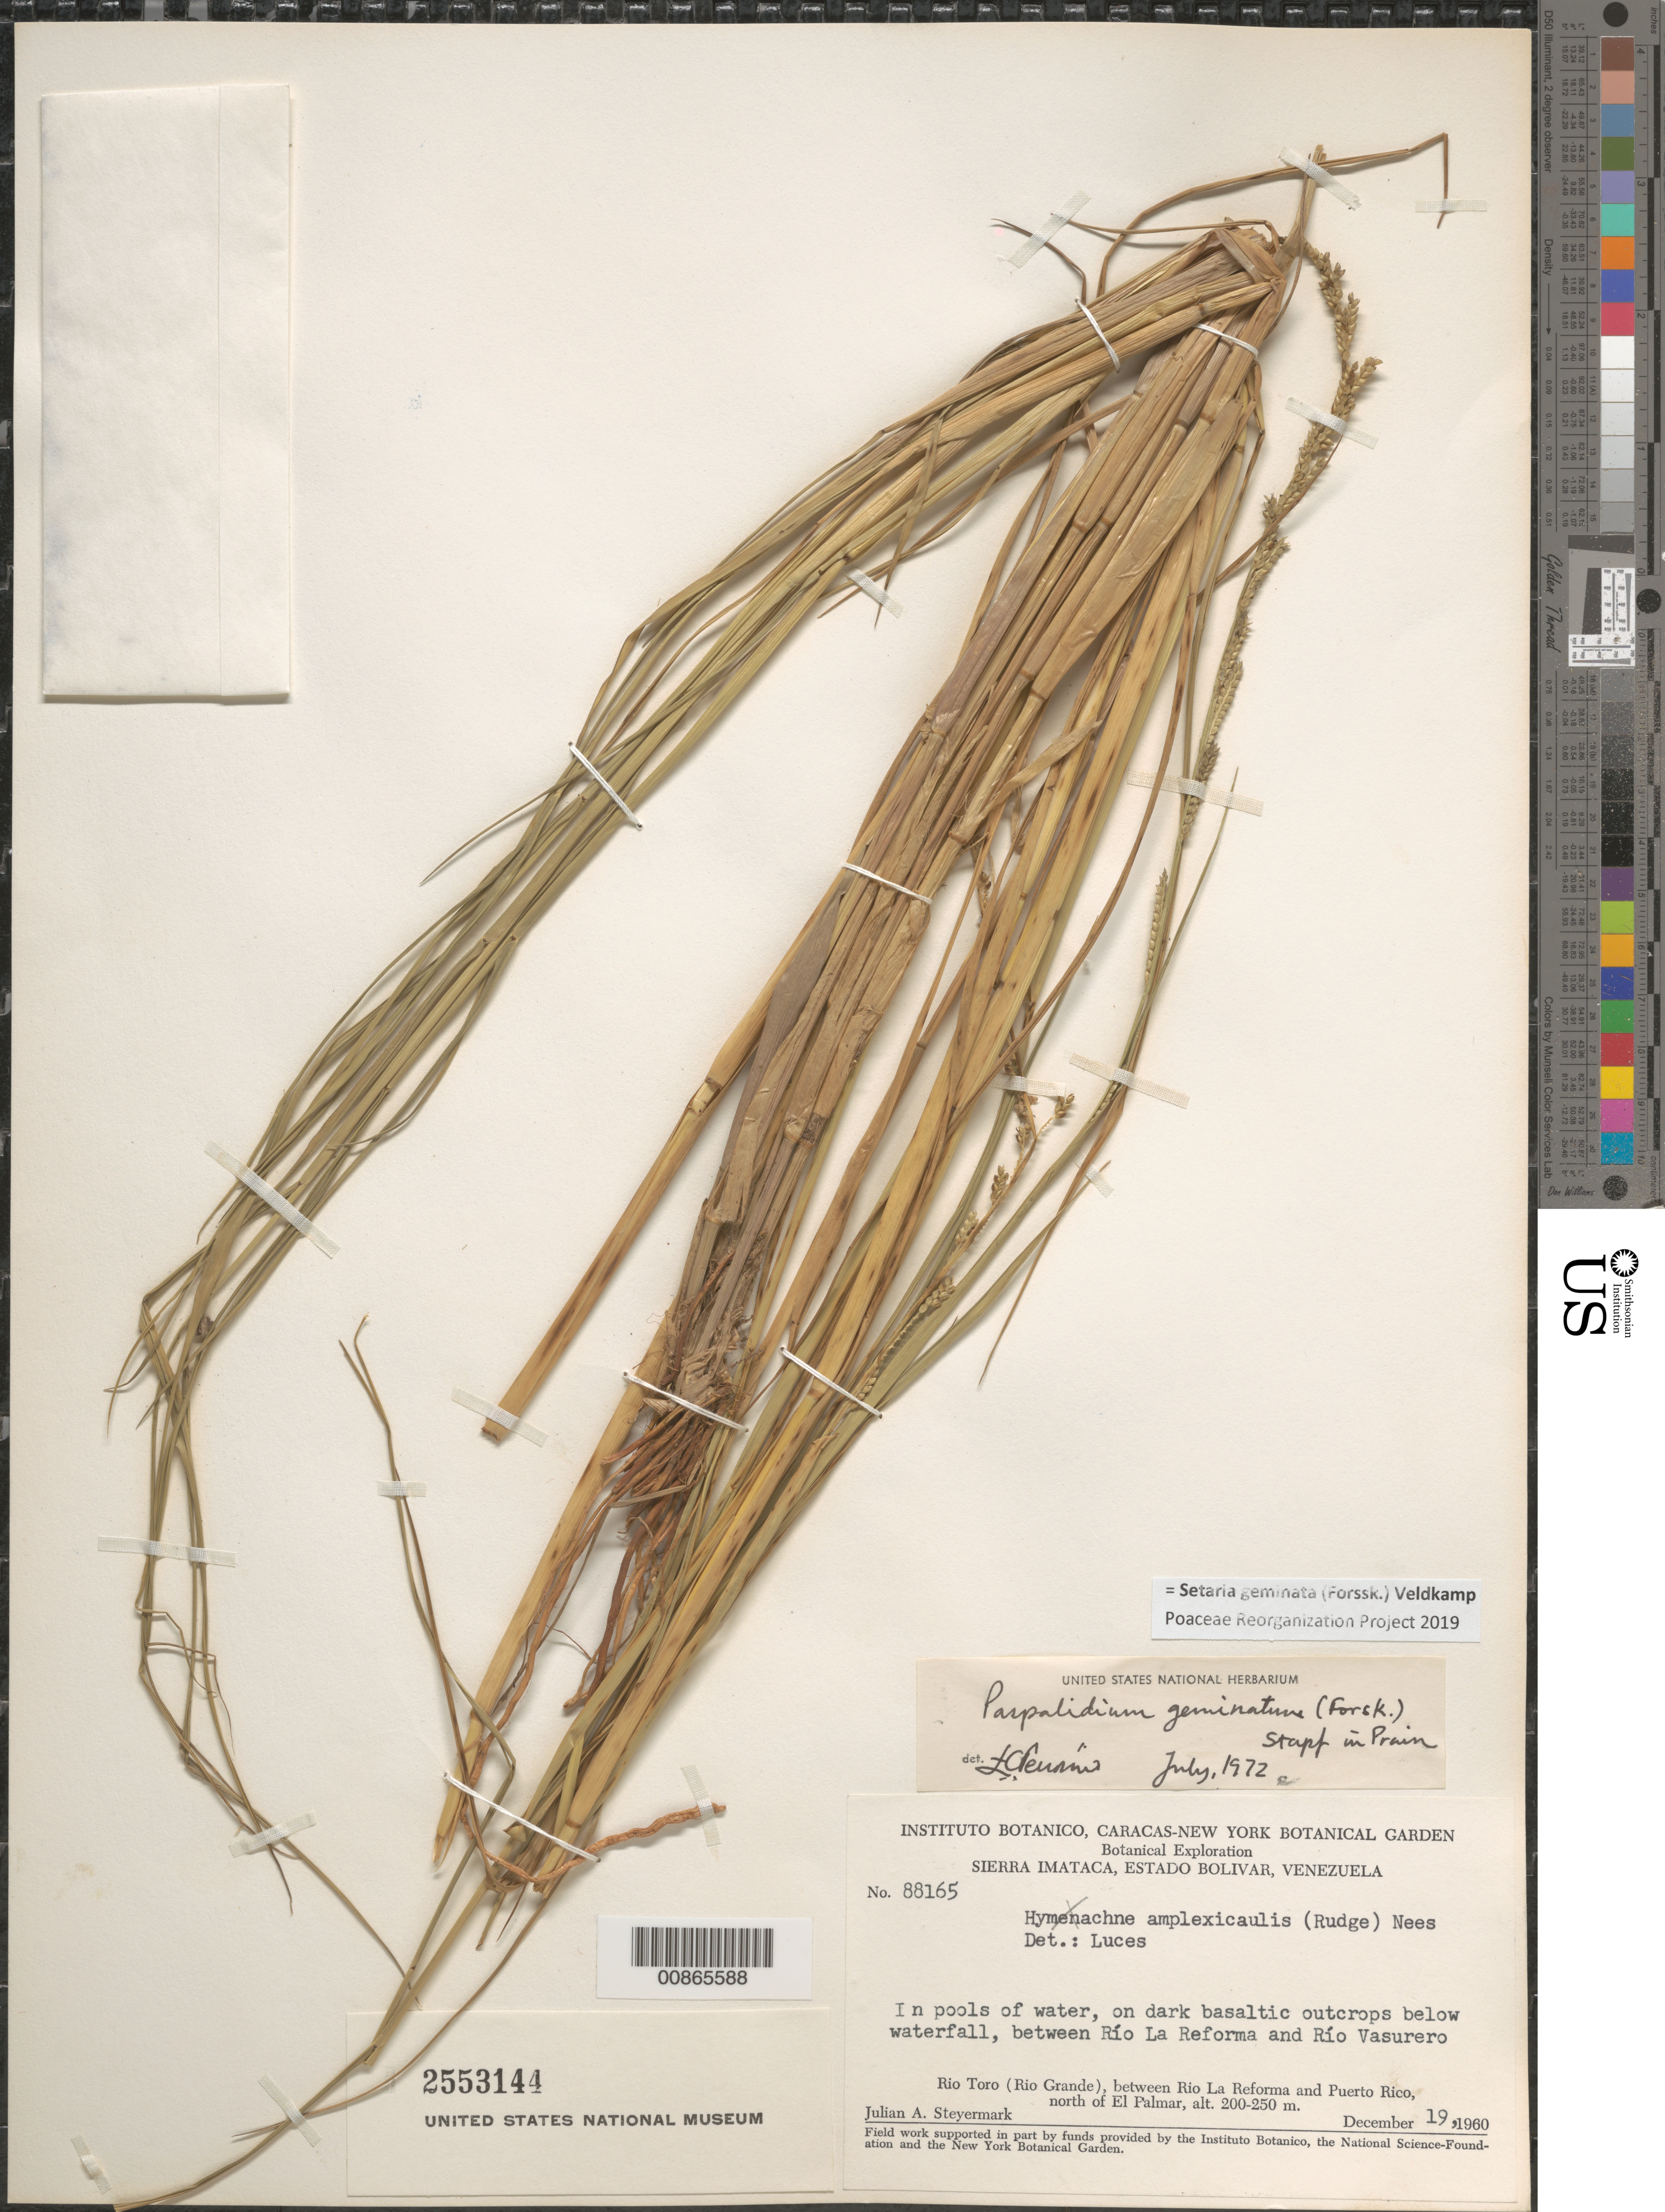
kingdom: Plantae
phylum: Tracheophyta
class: Liliopsida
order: Poales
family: Poaceae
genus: Setaria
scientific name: Setaria geminata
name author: (Forssk.) Veldkamp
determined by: Poaceae Reorganization Project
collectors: J. Steyermark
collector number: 88165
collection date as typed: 19-Dec-60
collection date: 1960-12-19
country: Venezuela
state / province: Bolívar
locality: Sierra Imataca, between Río La Reforma and Río Vasurero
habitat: In pools of water, on dark basaltic outcrops below waterfall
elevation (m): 200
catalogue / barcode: US 2553144